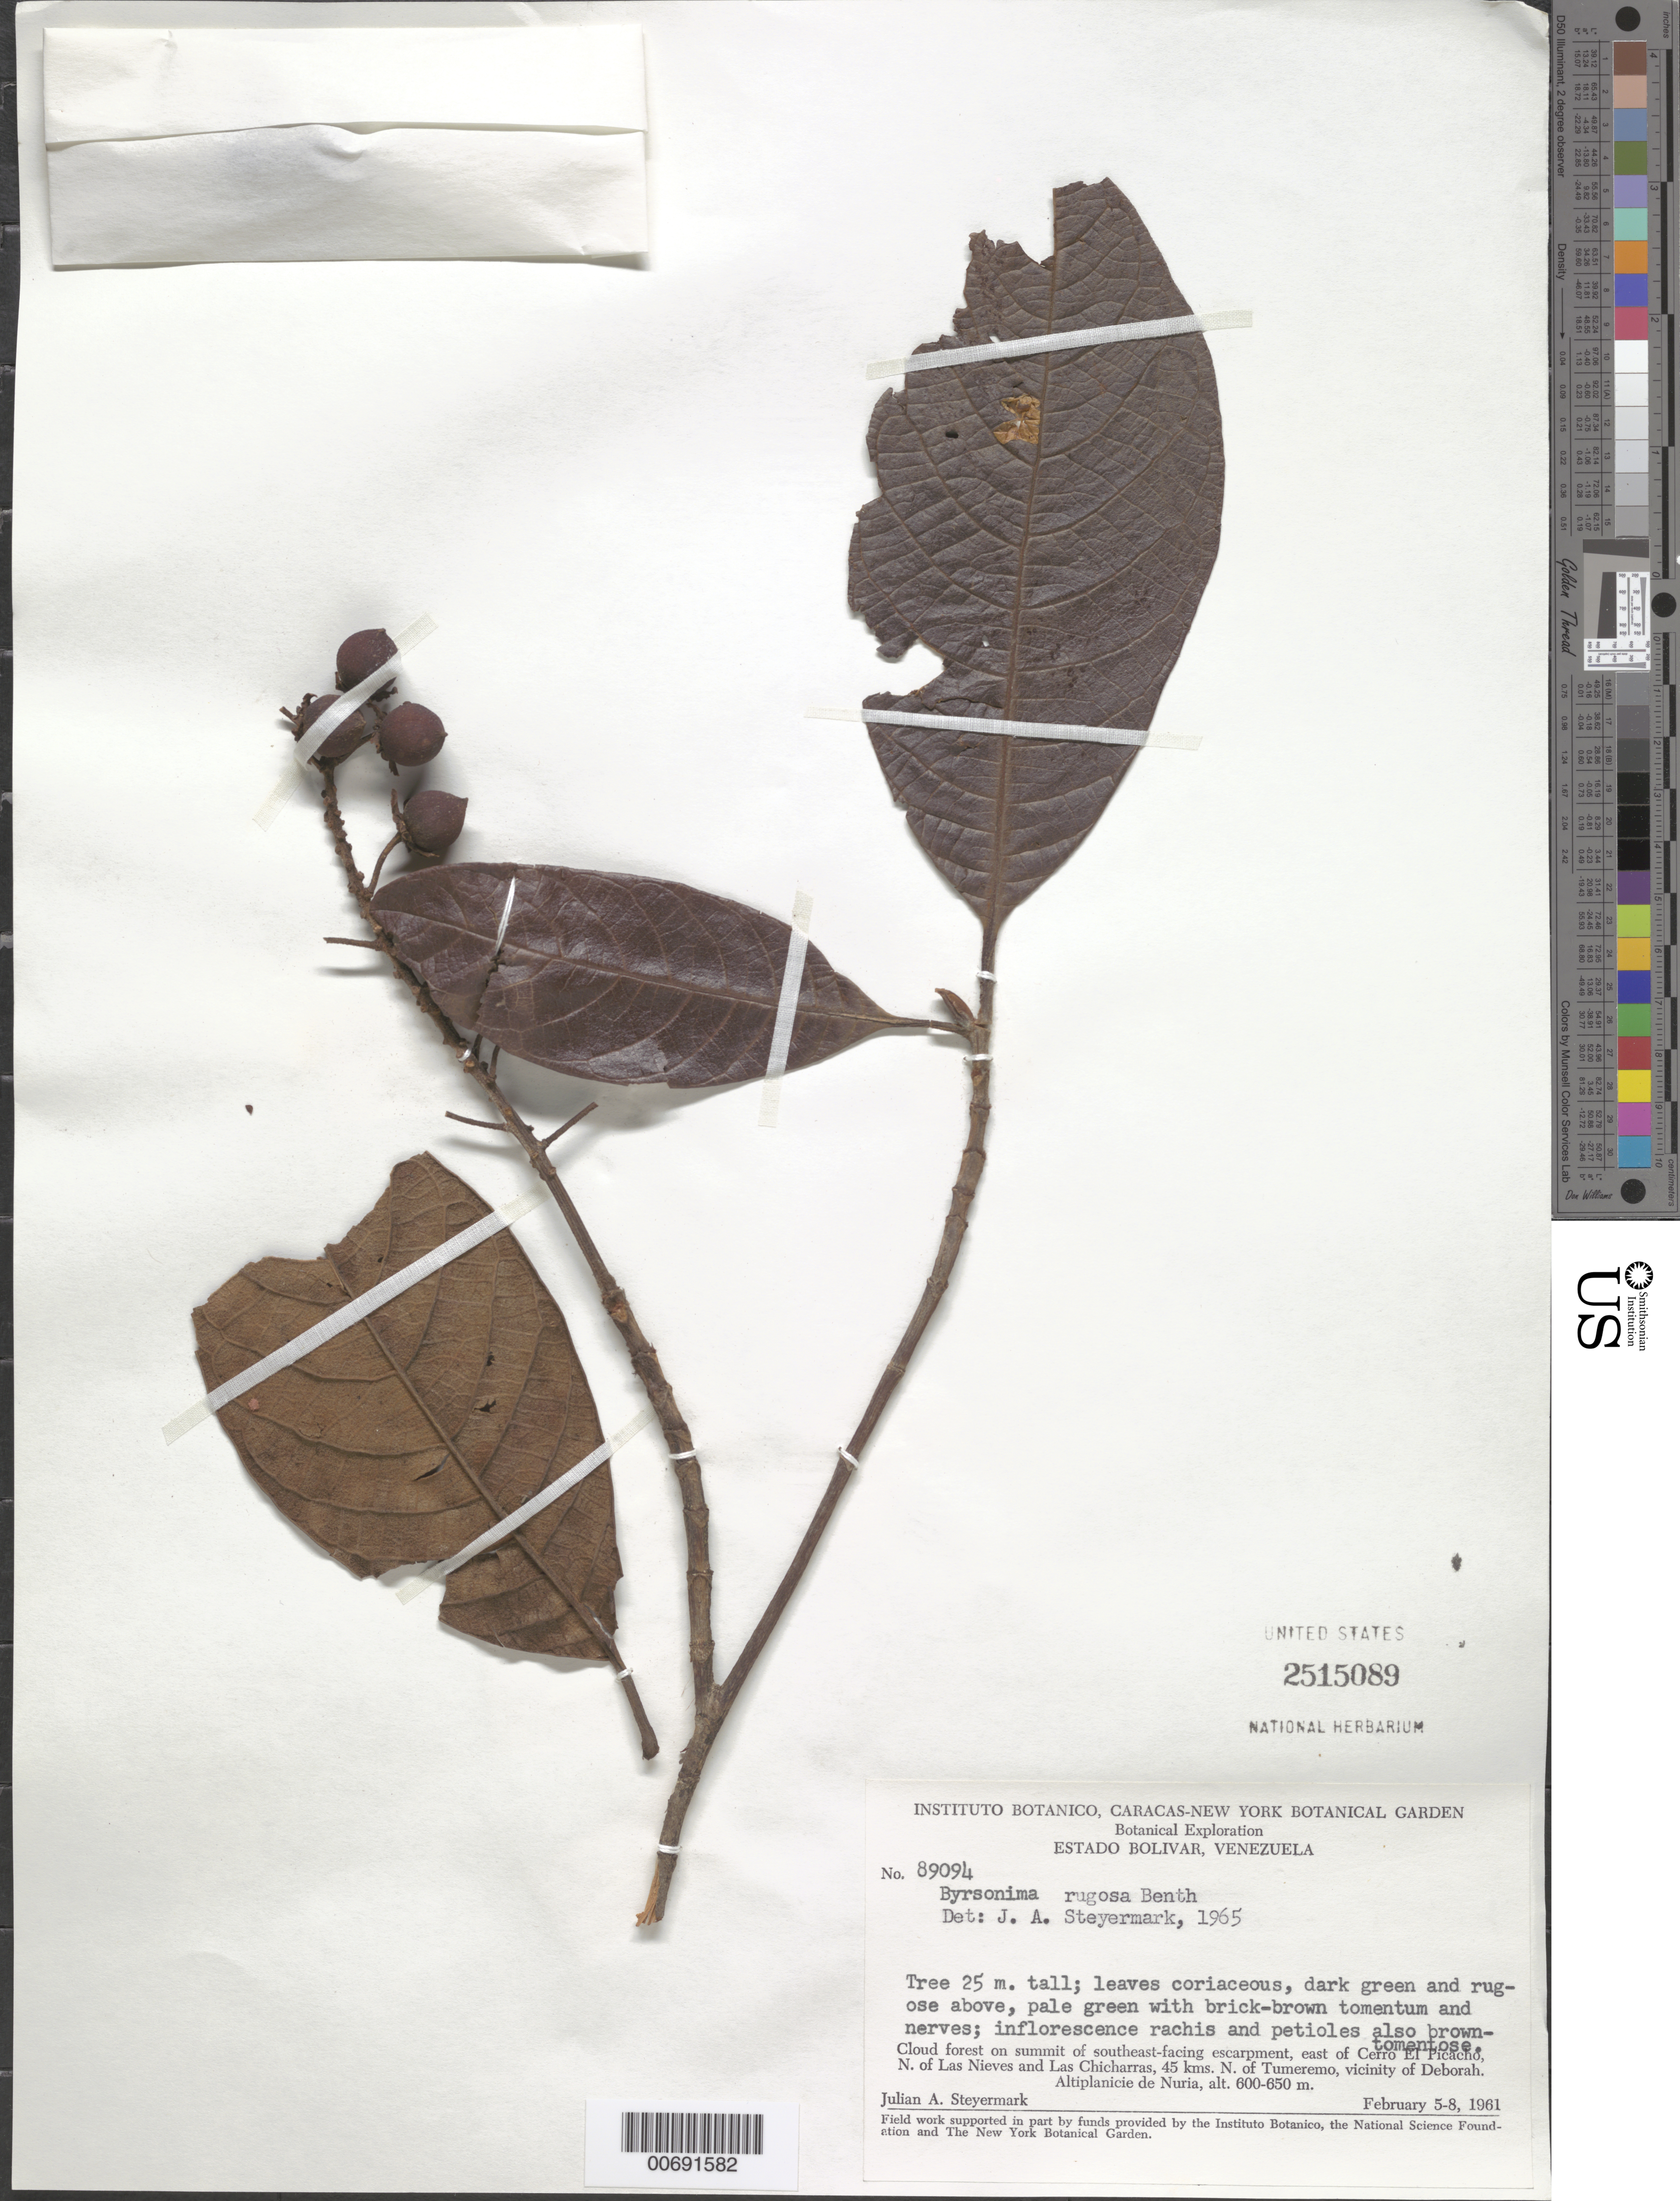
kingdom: Plantae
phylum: Tracheophyta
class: Magnoliopsida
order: Malpighiales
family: Malpighiaceae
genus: Byrsonima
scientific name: Byrsonima rugosa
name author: Benth.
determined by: Steyermark, Julian A., (VEN)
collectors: J. Steyermark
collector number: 89094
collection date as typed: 5-Feb-61 to 8-Feb-61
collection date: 1961-02-05/1961-02-08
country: Venezuela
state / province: Bolívar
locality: Cerro El Picacho, N of Las Nieves & Las Chicharras, 45 km N of Tumeremo, Altiplanicie de Nuria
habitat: Cloud forest on summit of SE facing escarpment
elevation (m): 600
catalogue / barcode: US 2515089